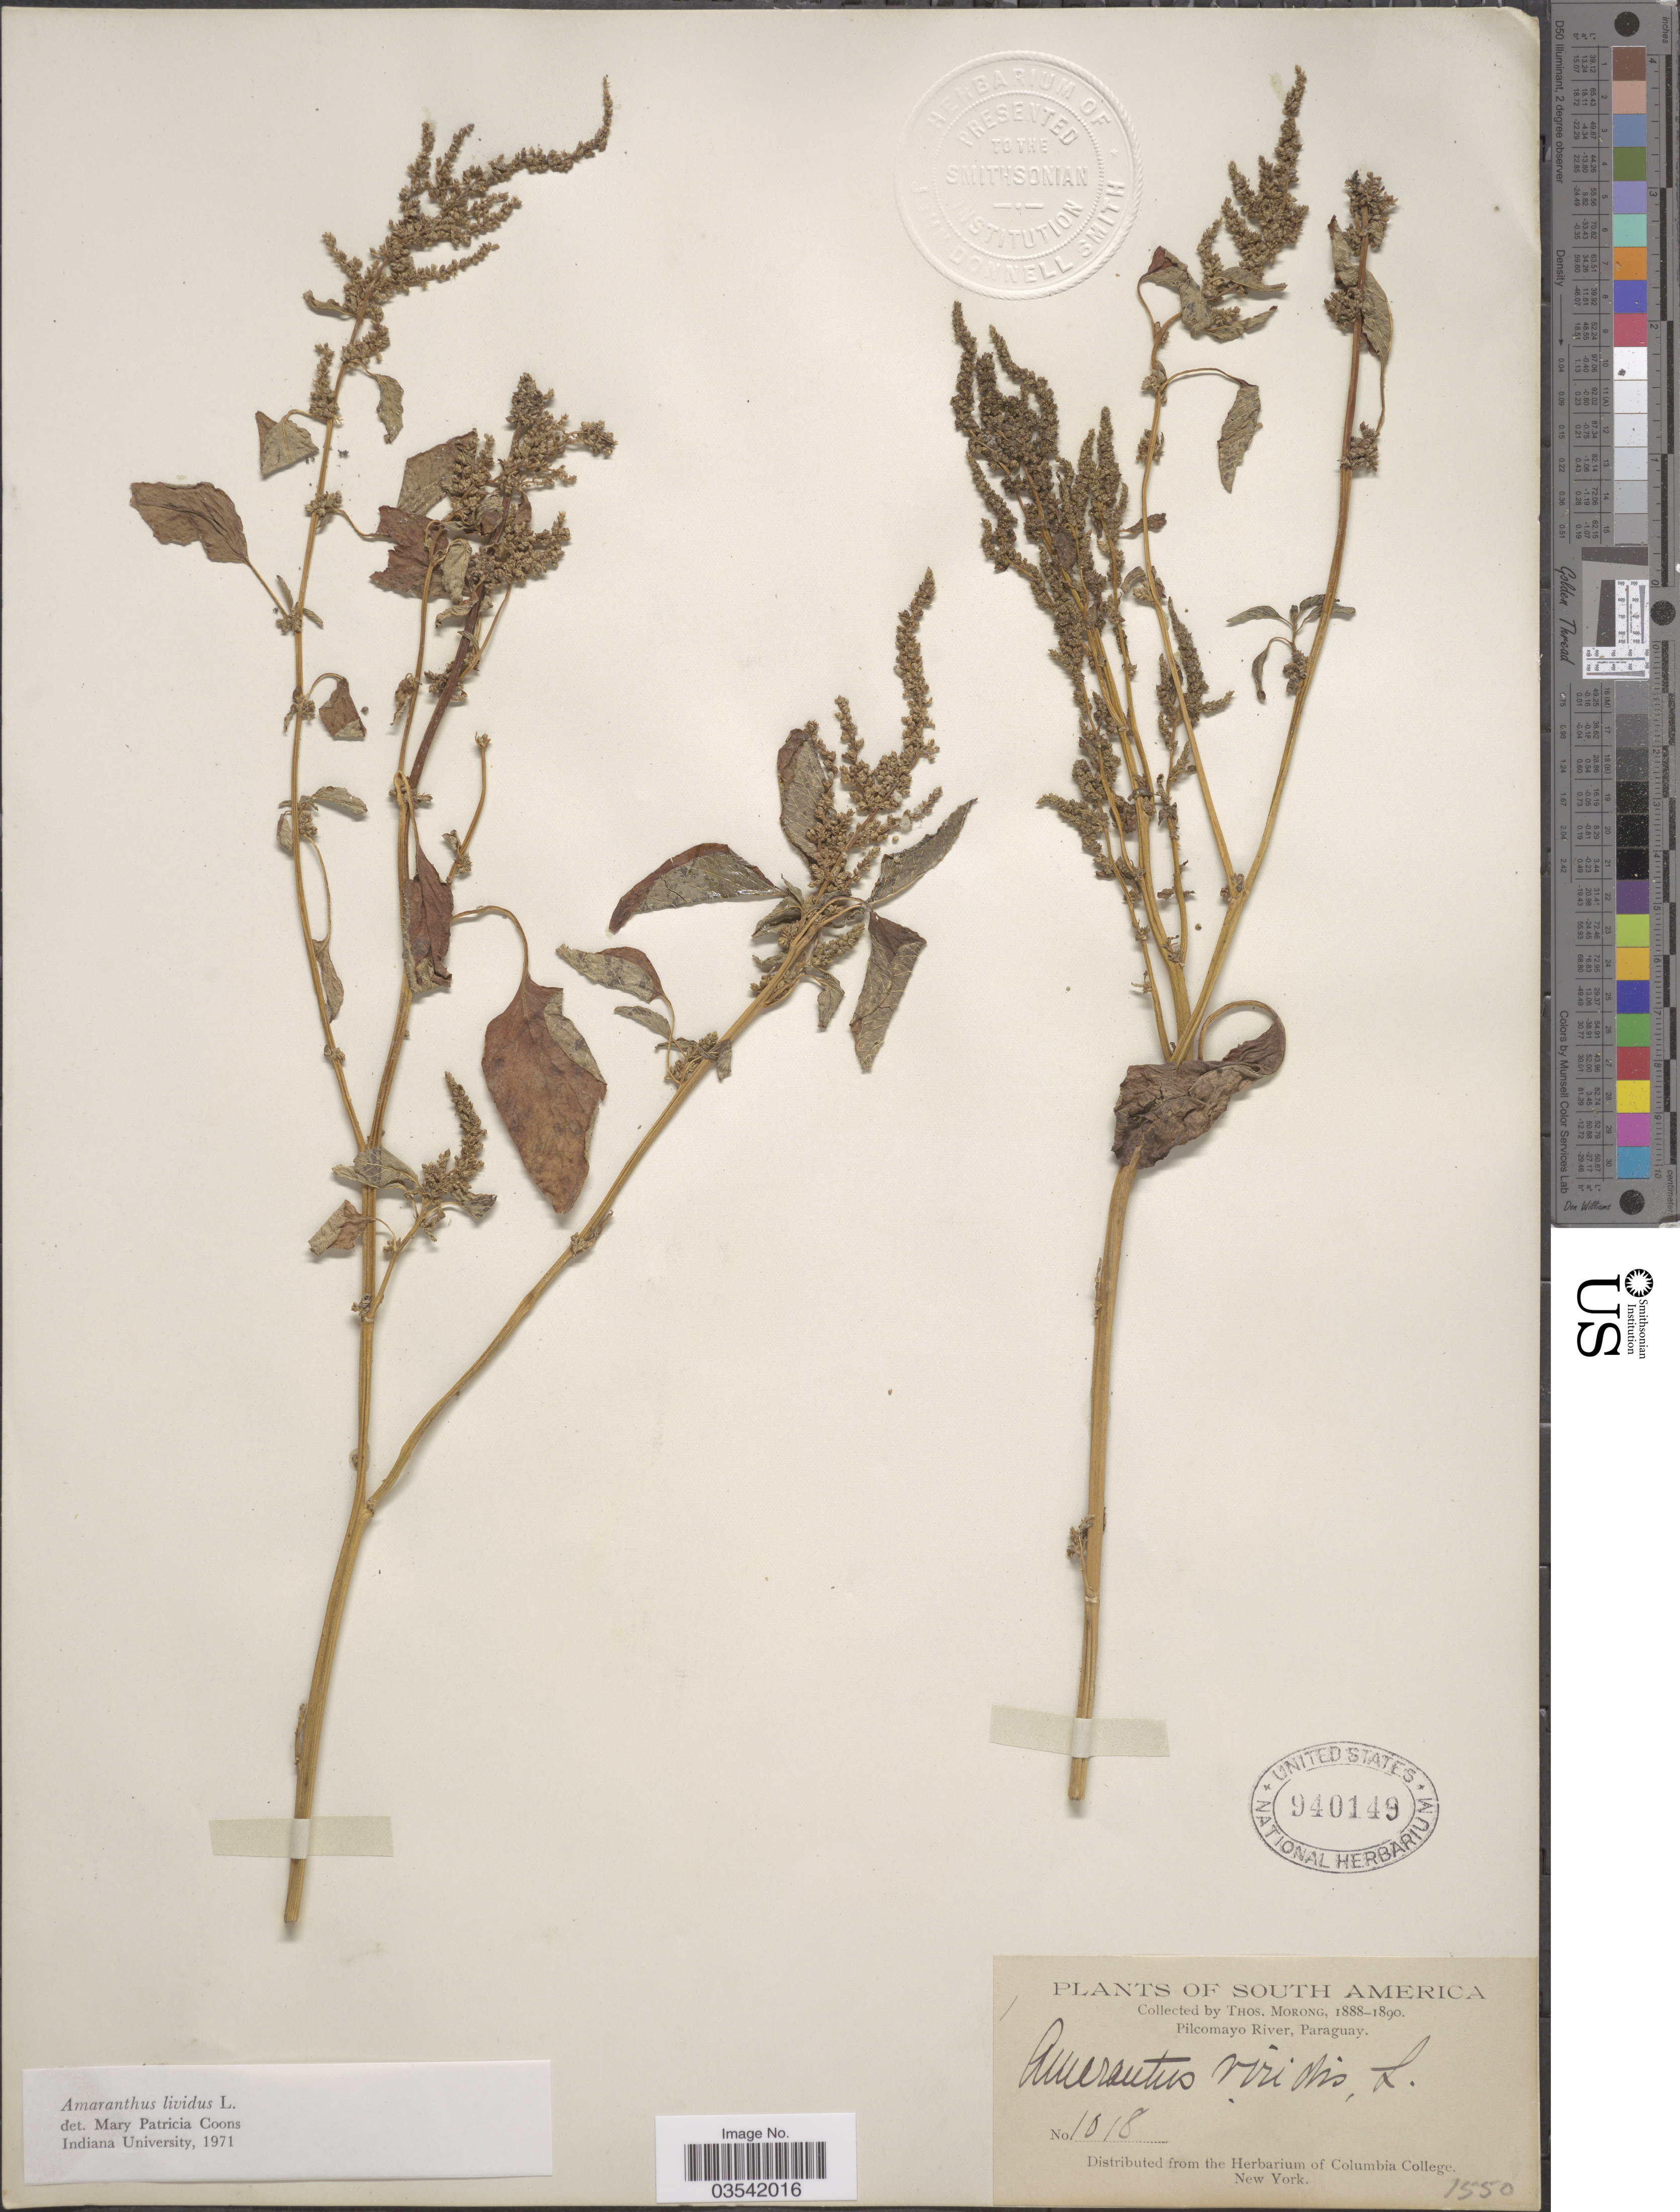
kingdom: Plantae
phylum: Tracheophyta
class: Magnoliopsida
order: Caryophyllales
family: Amaranthaceae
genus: Amaranthus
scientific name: Amaranthus lividus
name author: L.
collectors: ex herb. T. Morong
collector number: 1018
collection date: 1888/1890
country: Paraguay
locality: Pilcomayo River.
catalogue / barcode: US 940149